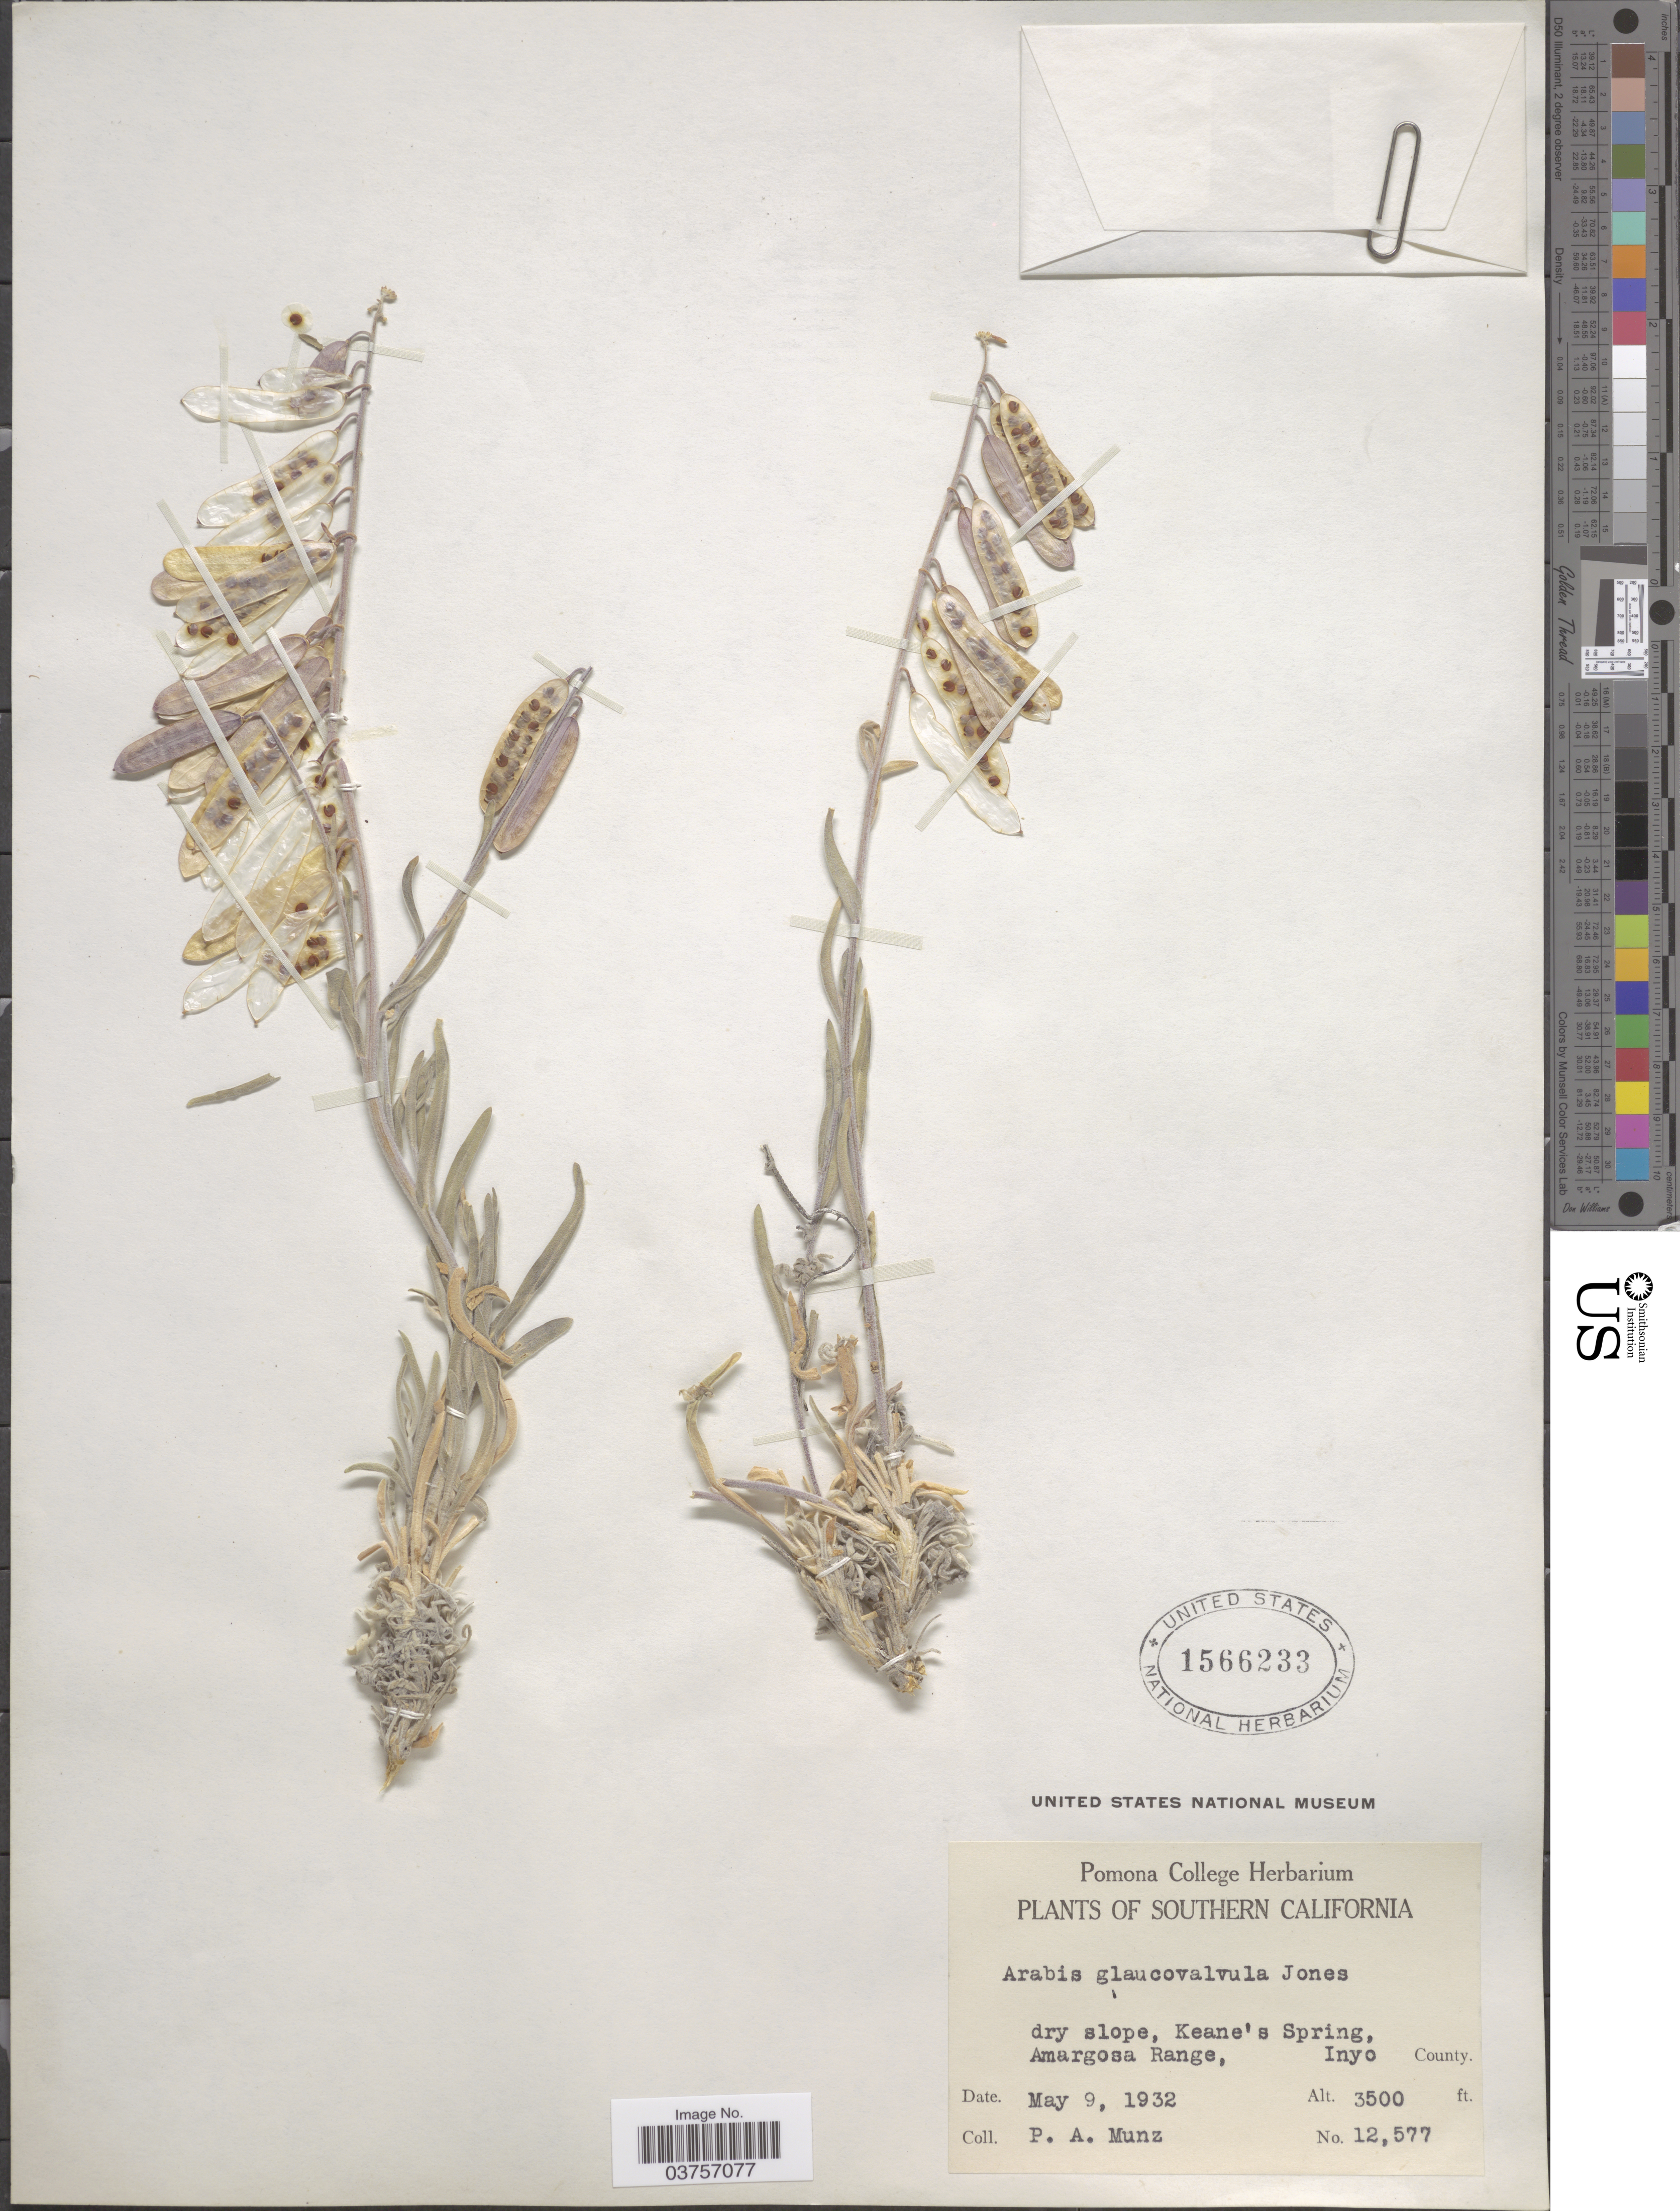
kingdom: Plantae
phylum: Tracheophyta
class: Magnoliopsida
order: Brassicales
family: Brassicaceae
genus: Arabis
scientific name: Arabis glaucovalvula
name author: M.E. Jones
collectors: P. A. Munz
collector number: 12577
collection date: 1932-05-09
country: United States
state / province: California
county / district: Inyo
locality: Southern California. Keane's Spring, Amargosa Range, Inyo County.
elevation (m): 1067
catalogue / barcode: US 1566233